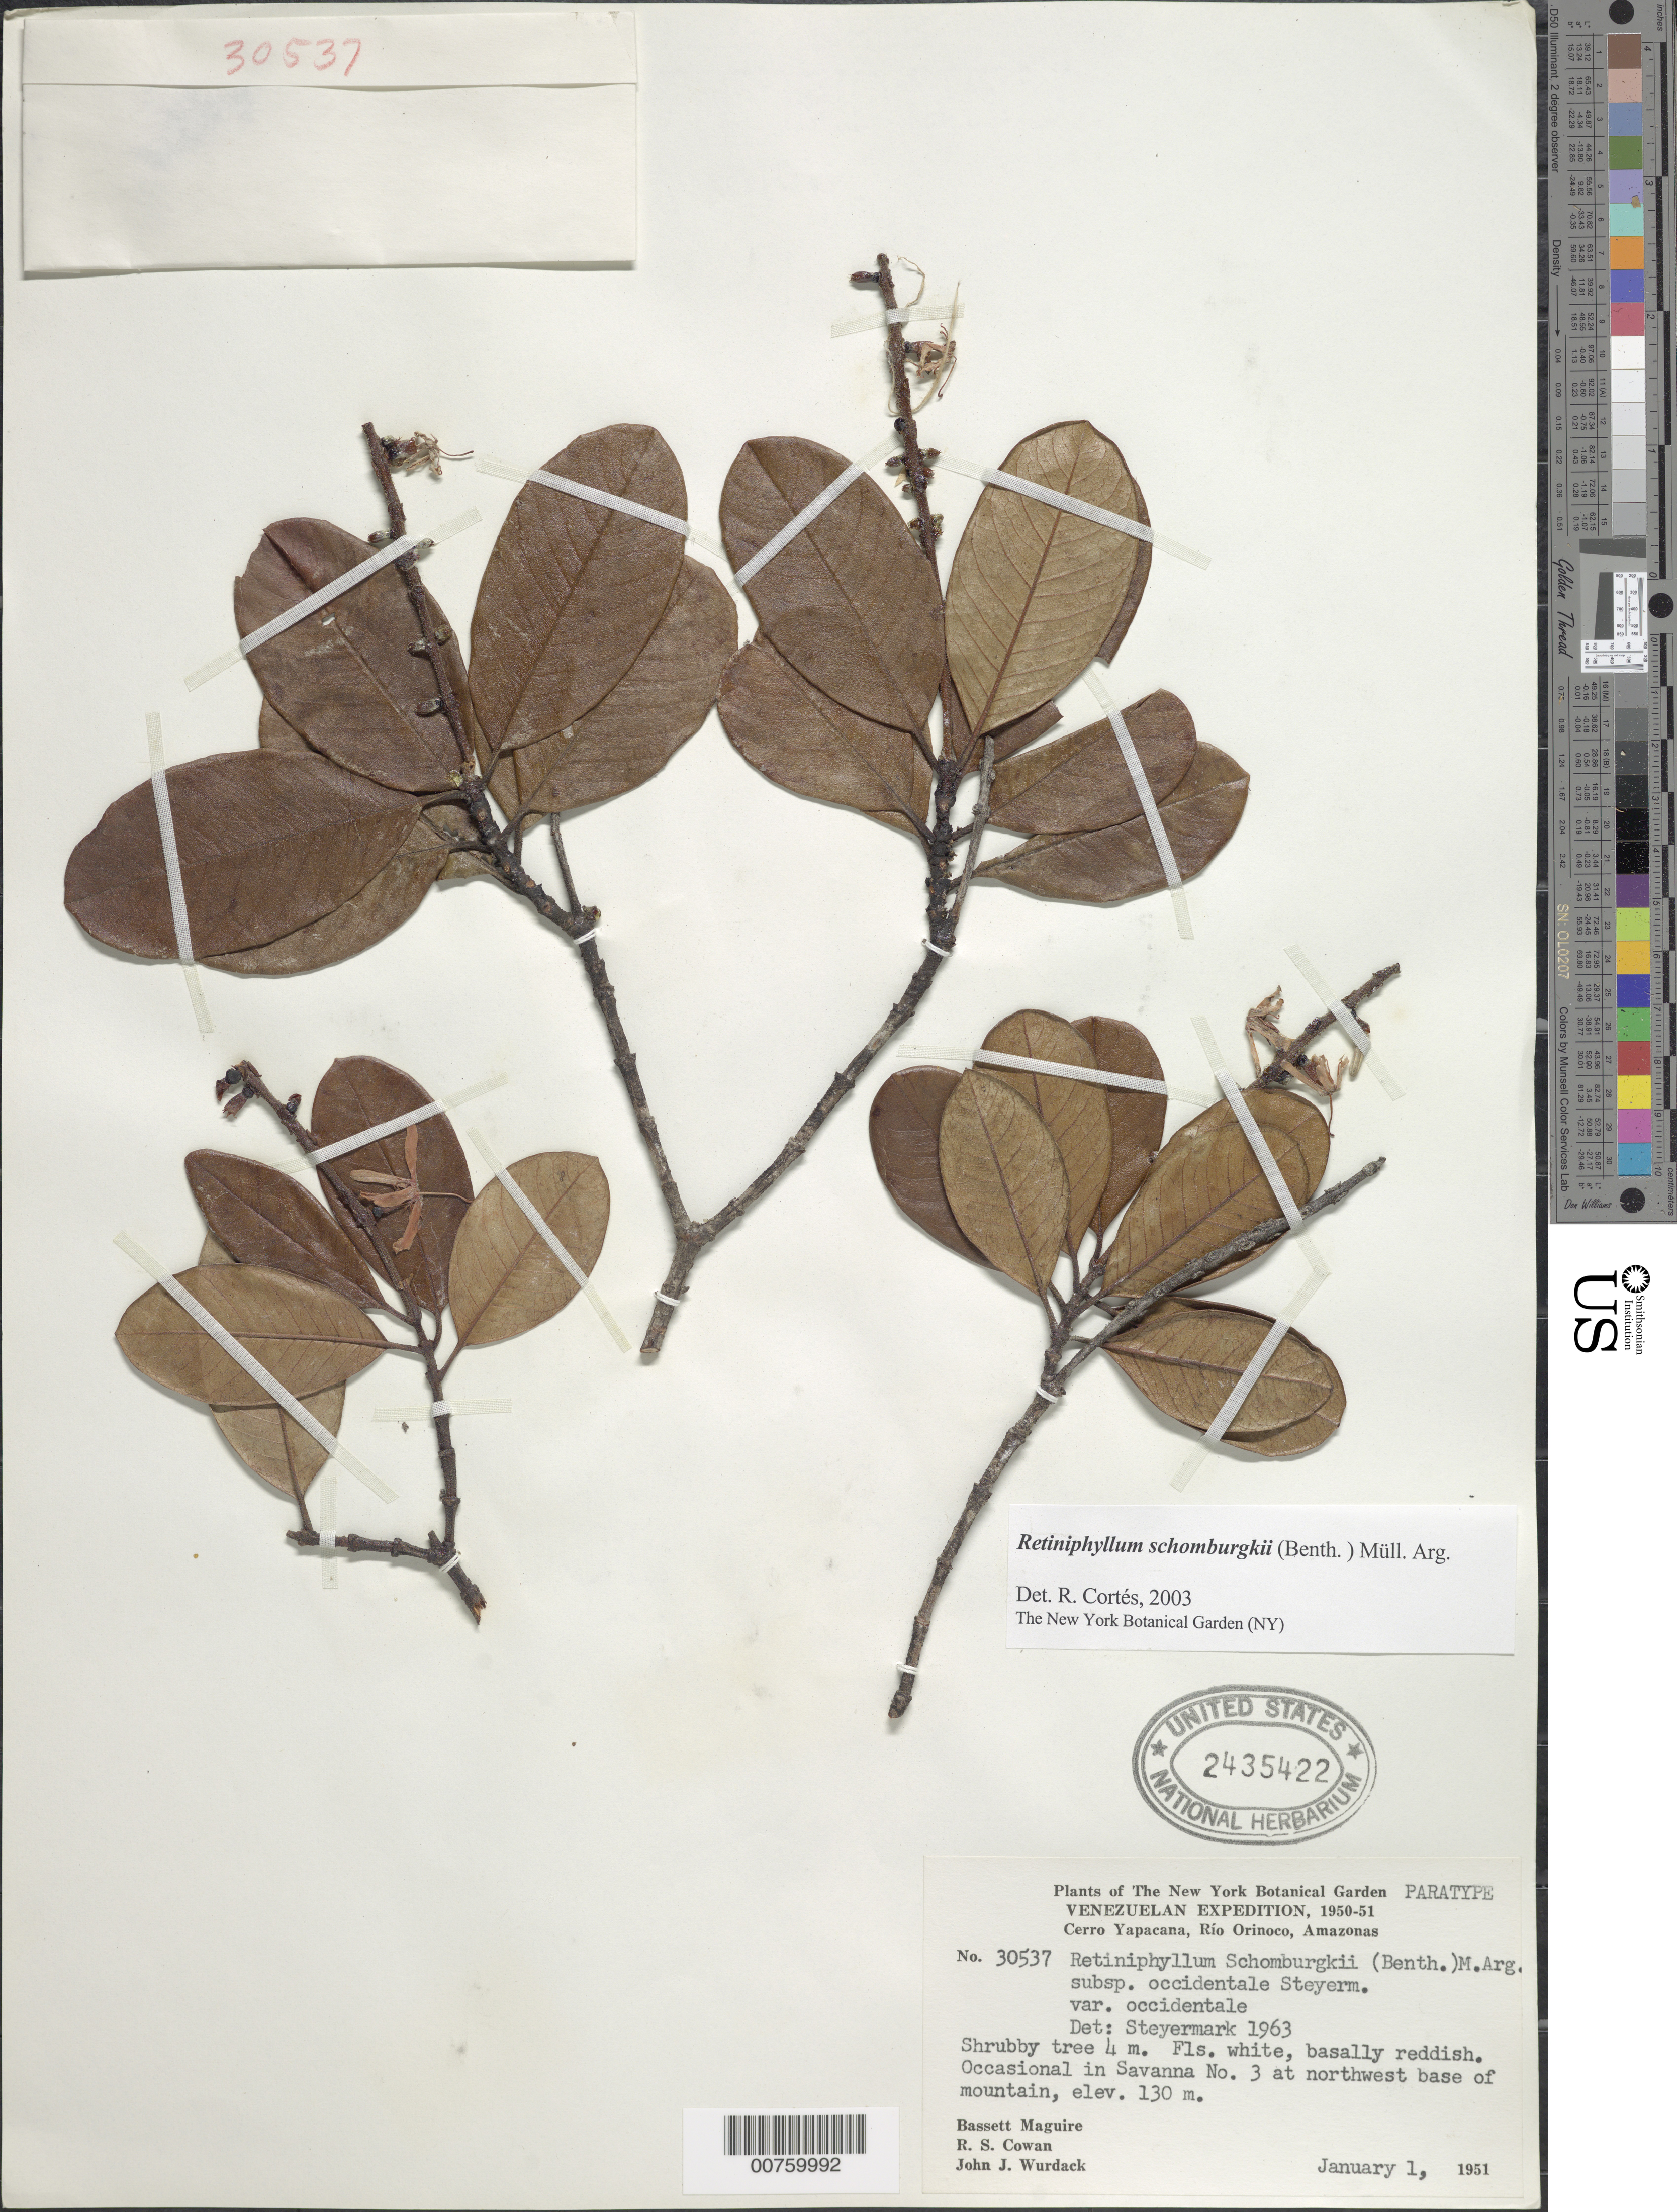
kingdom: Plantae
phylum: Tracheophyta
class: Magnoliopsida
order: Gentianales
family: Rubiaceae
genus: Retiniphyllum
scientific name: Retiniphyllum schomburgkii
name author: (Benth.) Müll. Arg.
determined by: Cortes R., G.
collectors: B. Maguire, R. S. Cowan & J. J. Wurdack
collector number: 30537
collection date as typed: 1-Jan-51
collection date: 1951-01-01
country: Venezuela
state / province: Amazonas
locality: Cerro Yapacána, Río Orinoco; savanna No. 3, NW base of mountain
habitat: Savanna at NW base of mountain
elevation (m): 130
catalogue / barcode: US 2435422